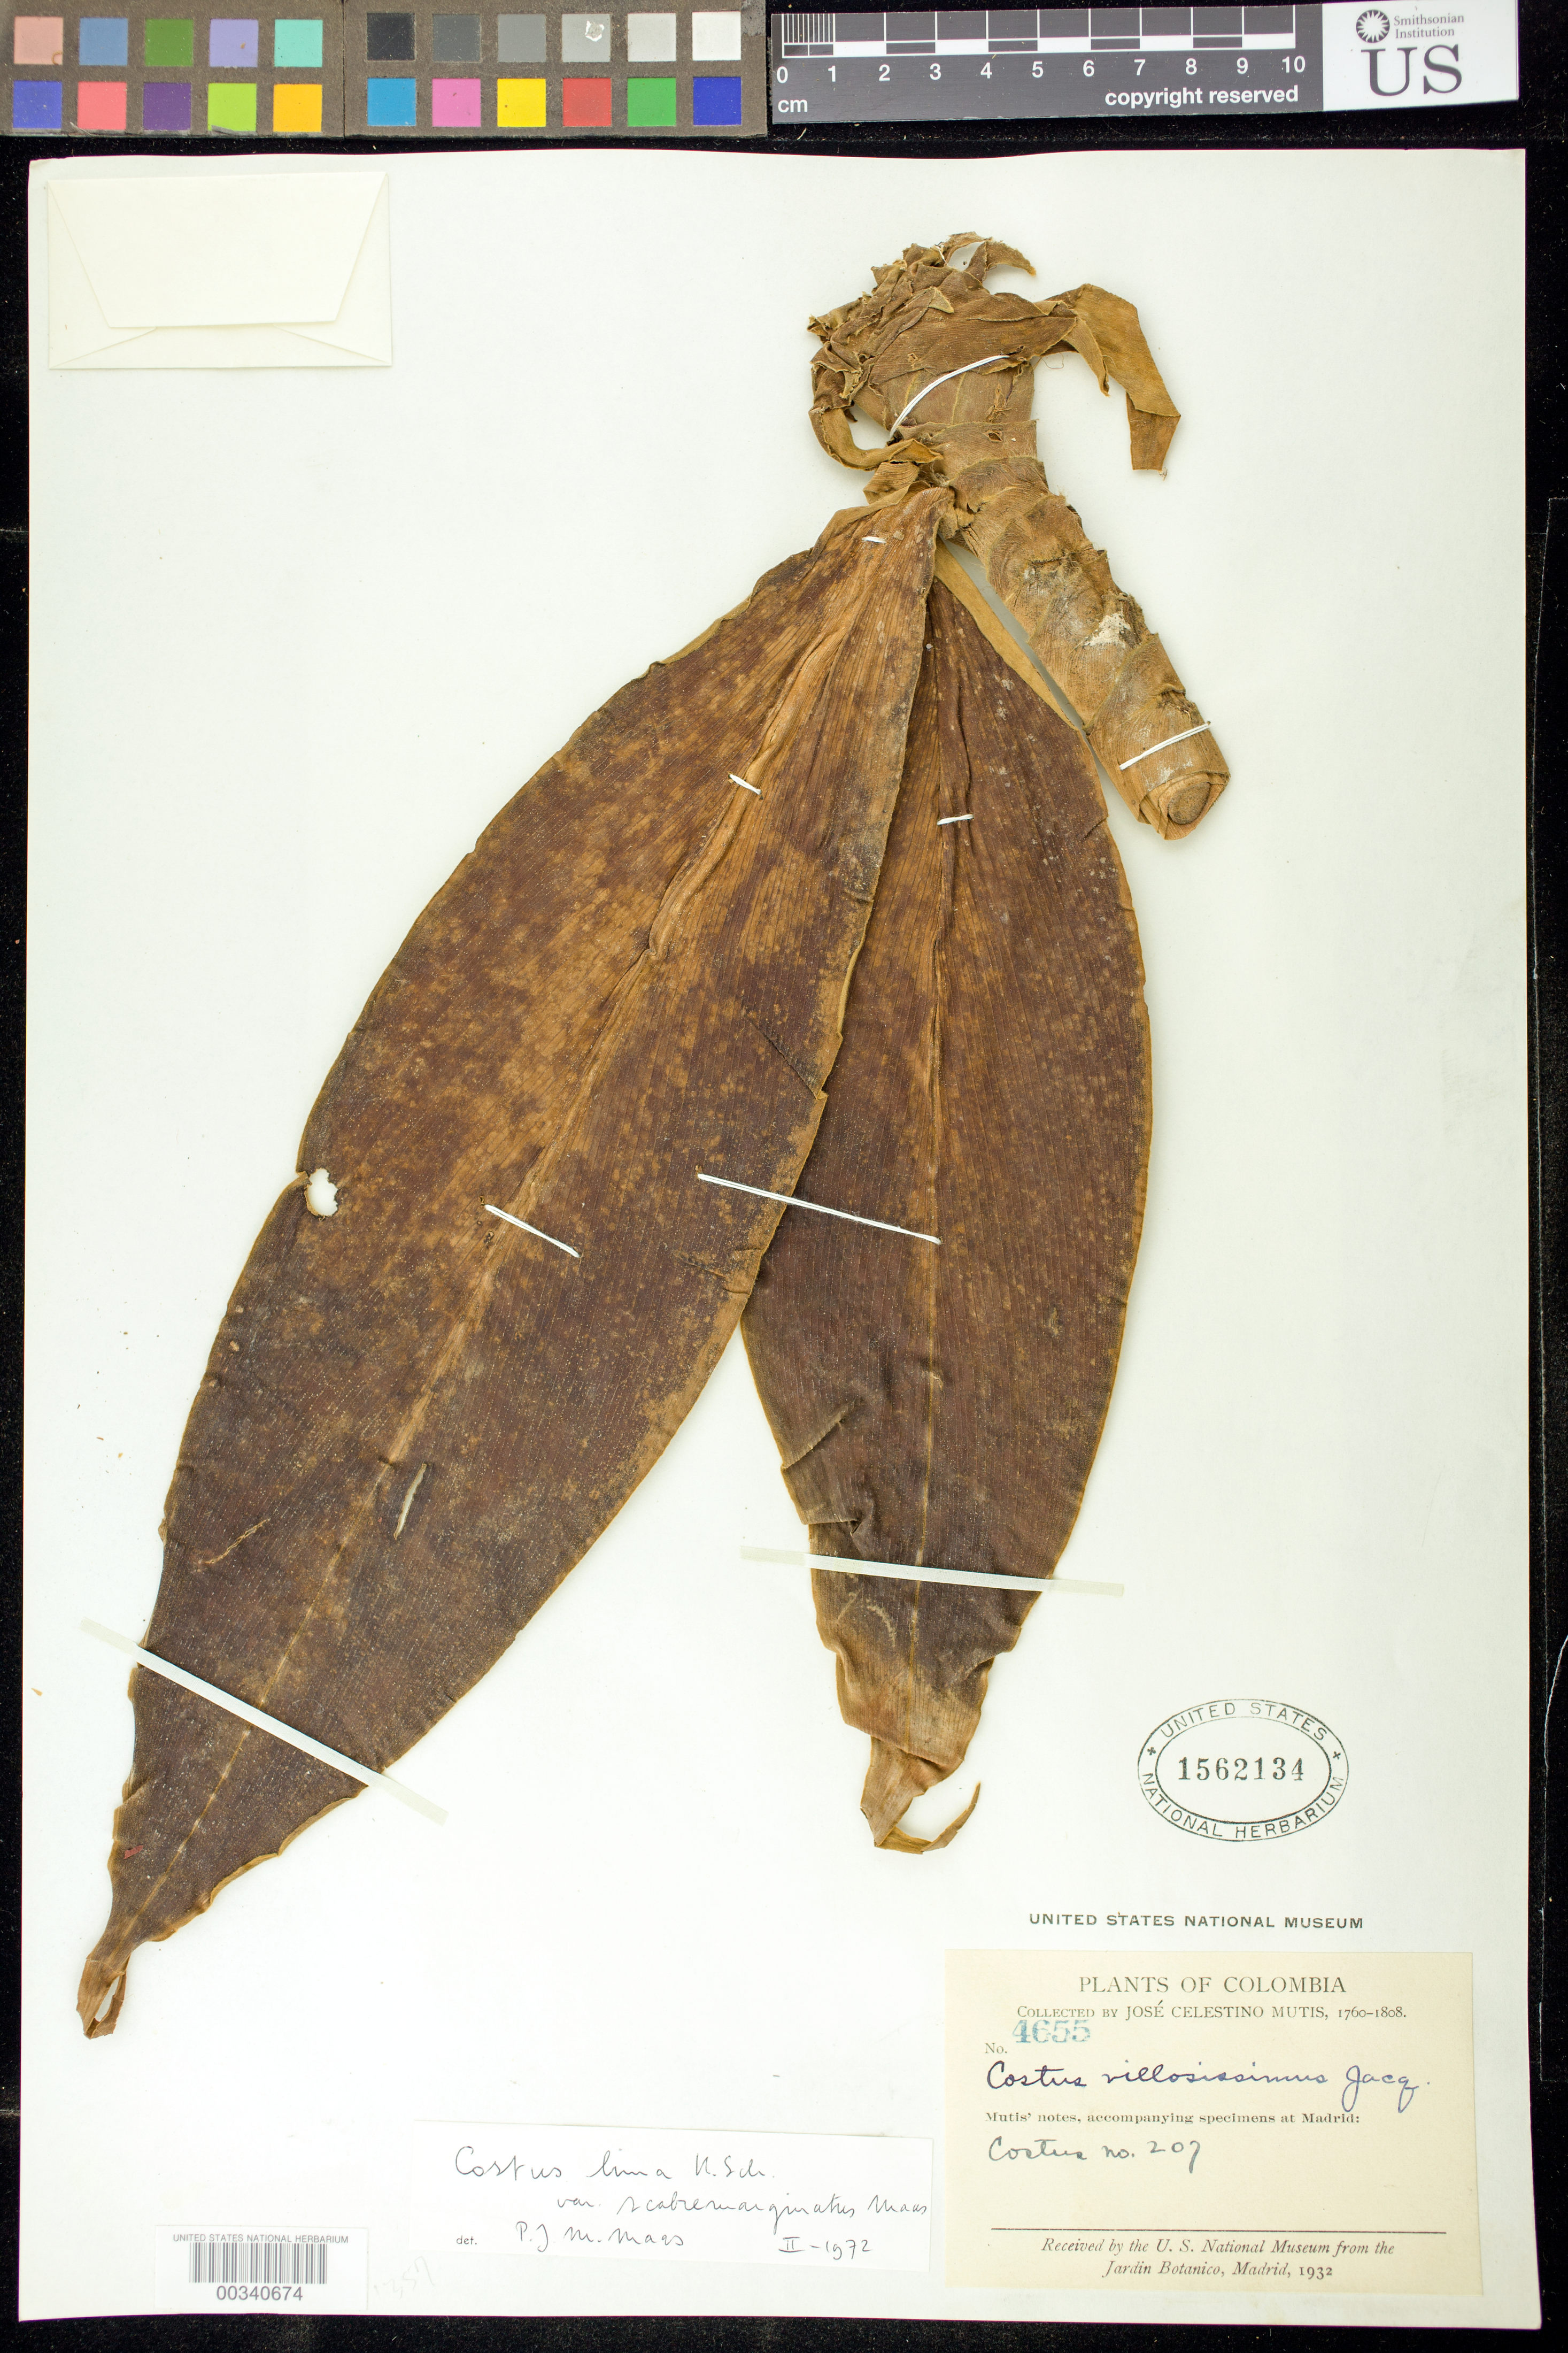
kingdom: Plantae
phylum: Tracheophyta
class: Liliopsida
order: Zingiberales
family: Costaceae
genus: Costus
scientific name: Costus lima var. scabremarginatus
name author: Maas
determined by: Maas, Paul J. M.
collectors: J. C. B. Mutis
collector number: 4655 / Costus No. 207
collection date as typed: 1760 to -- -- 1808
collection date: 1760/1808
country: Colombia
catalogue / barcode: US 1562134